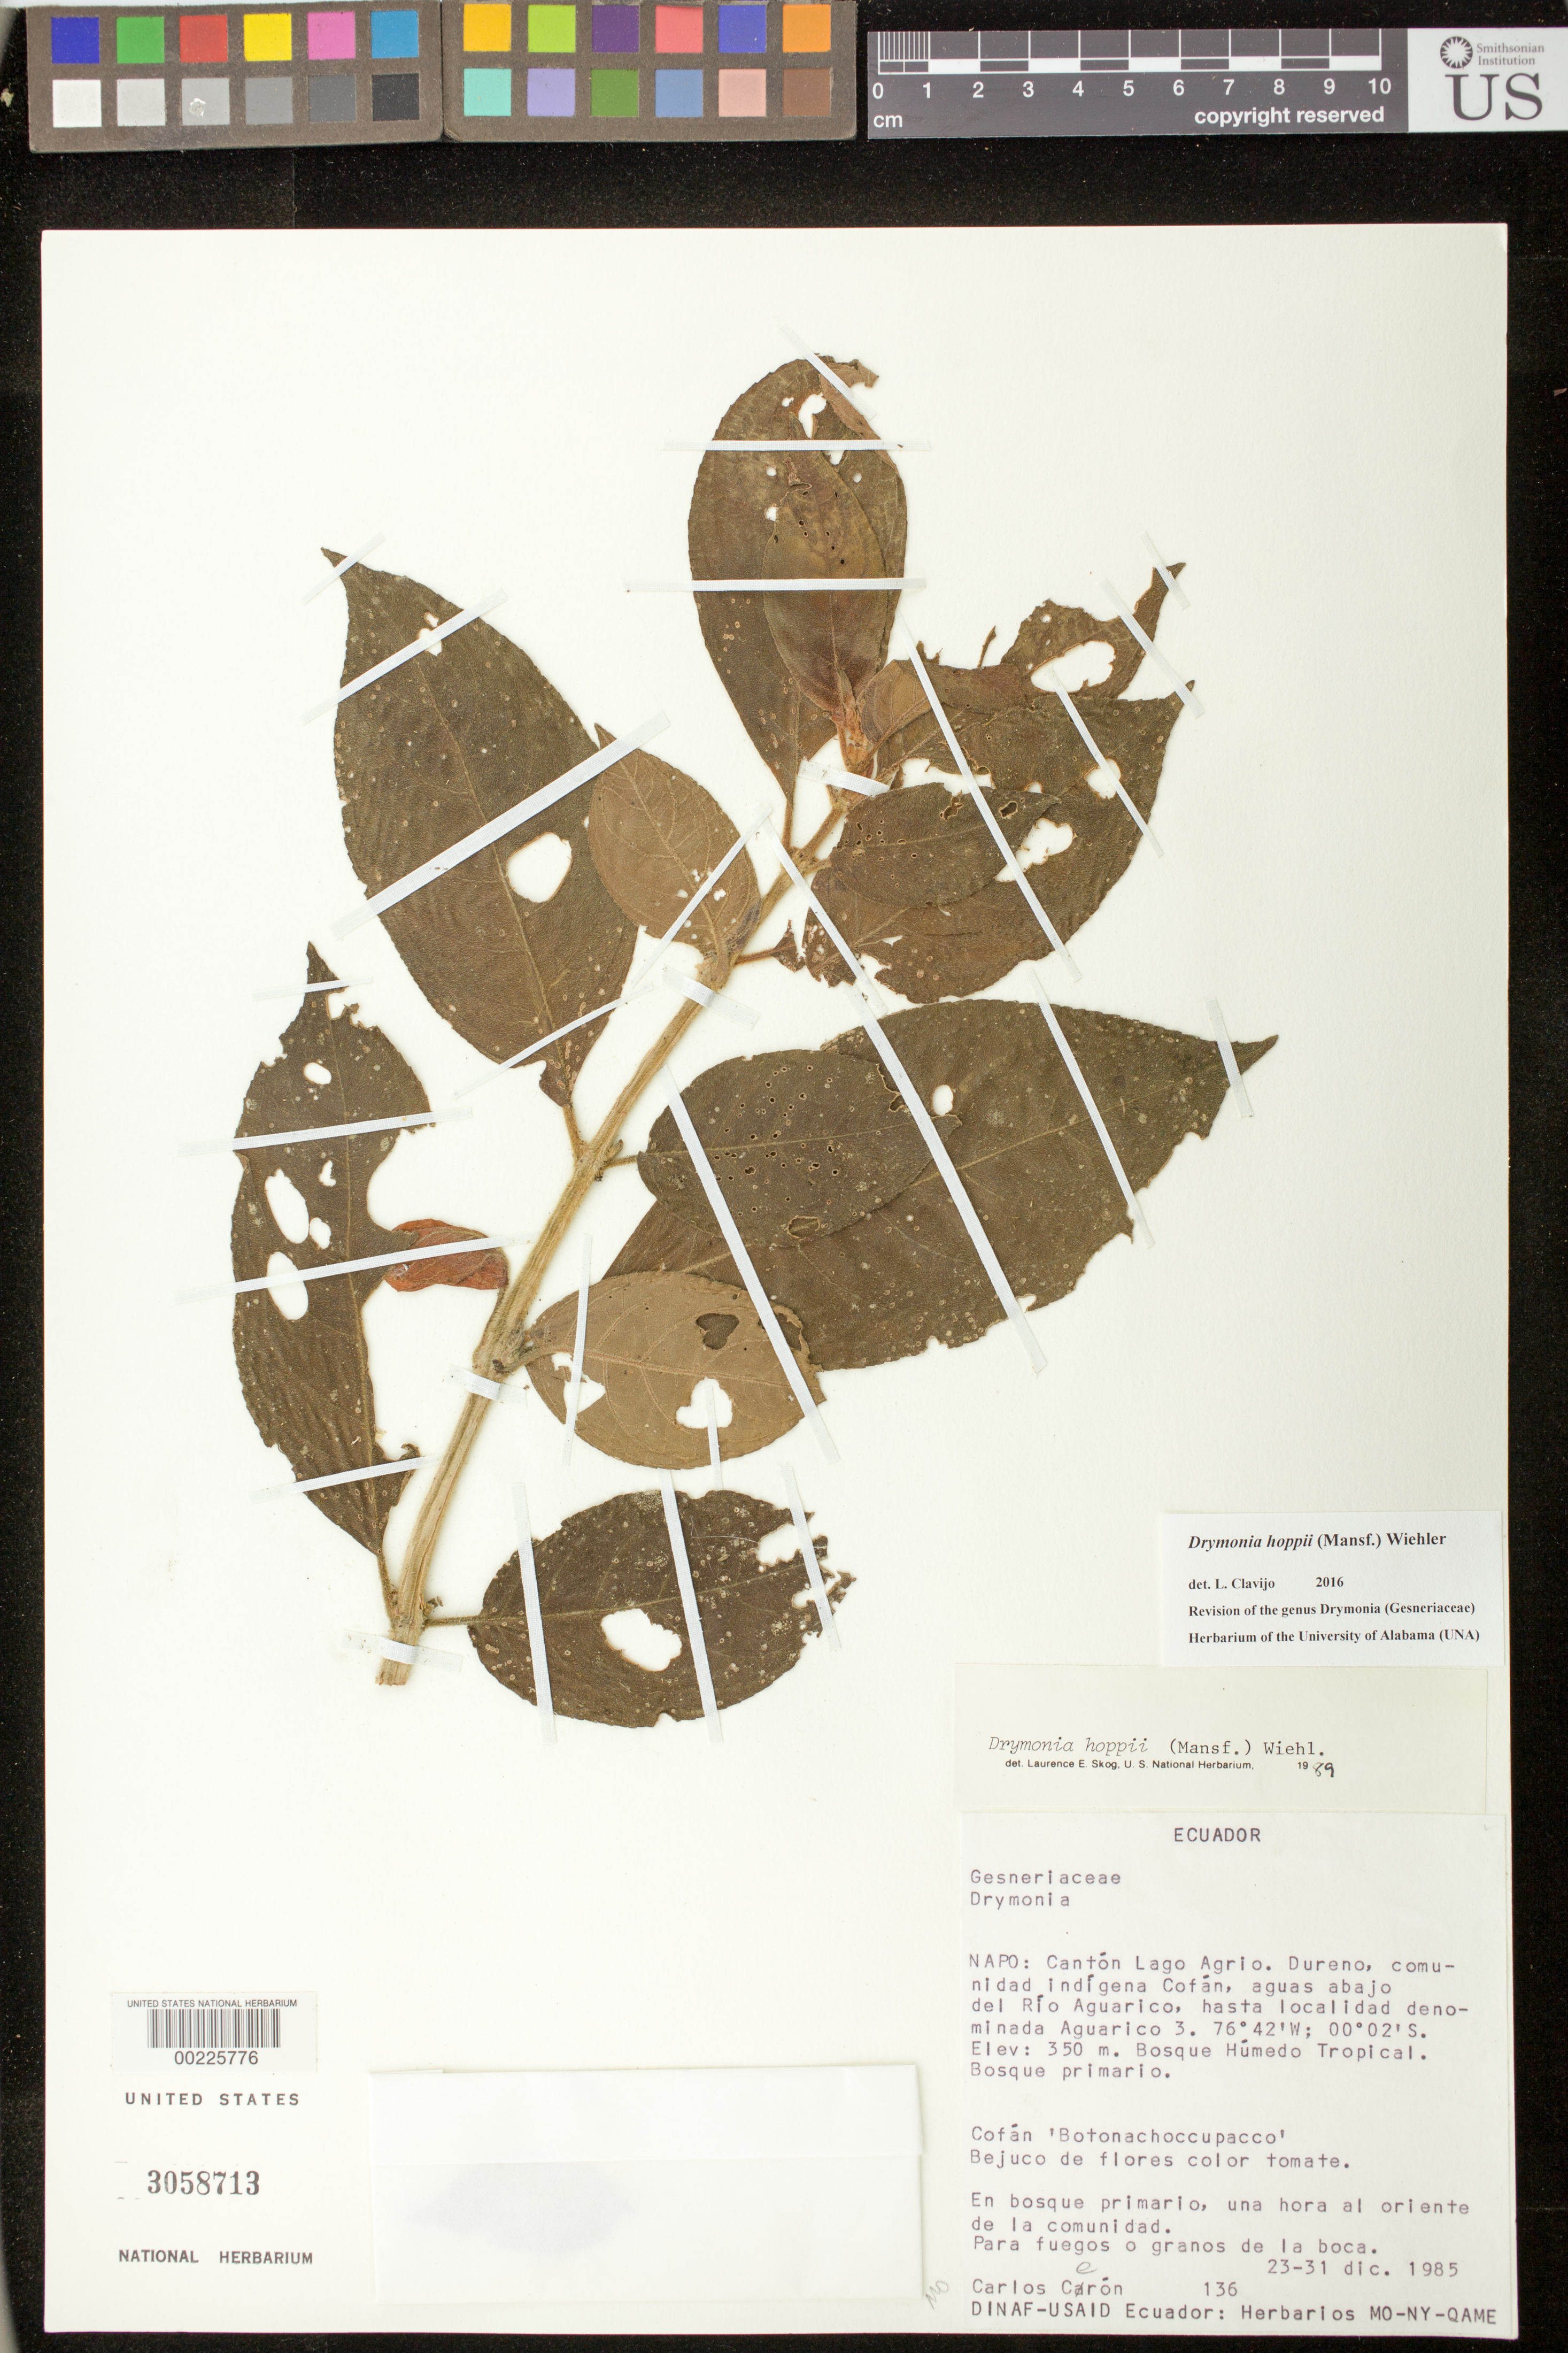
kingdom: Plantae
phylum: Tracheophyta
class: Magnoliopsida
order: Lamiales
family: Gesneriaceae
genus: Drymonia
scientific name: Drymonia hoppii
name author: (Mansf.) Wiehler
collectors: C. E. Cerón M.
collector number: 136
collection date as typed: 23-31 Dec 1985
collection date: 1985-12-23/1985-12-31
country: Ecuador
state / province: Sucumbíos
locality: Napo.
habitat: Humid tropical forest, primary forest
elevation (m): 350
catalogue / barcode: US 3058713